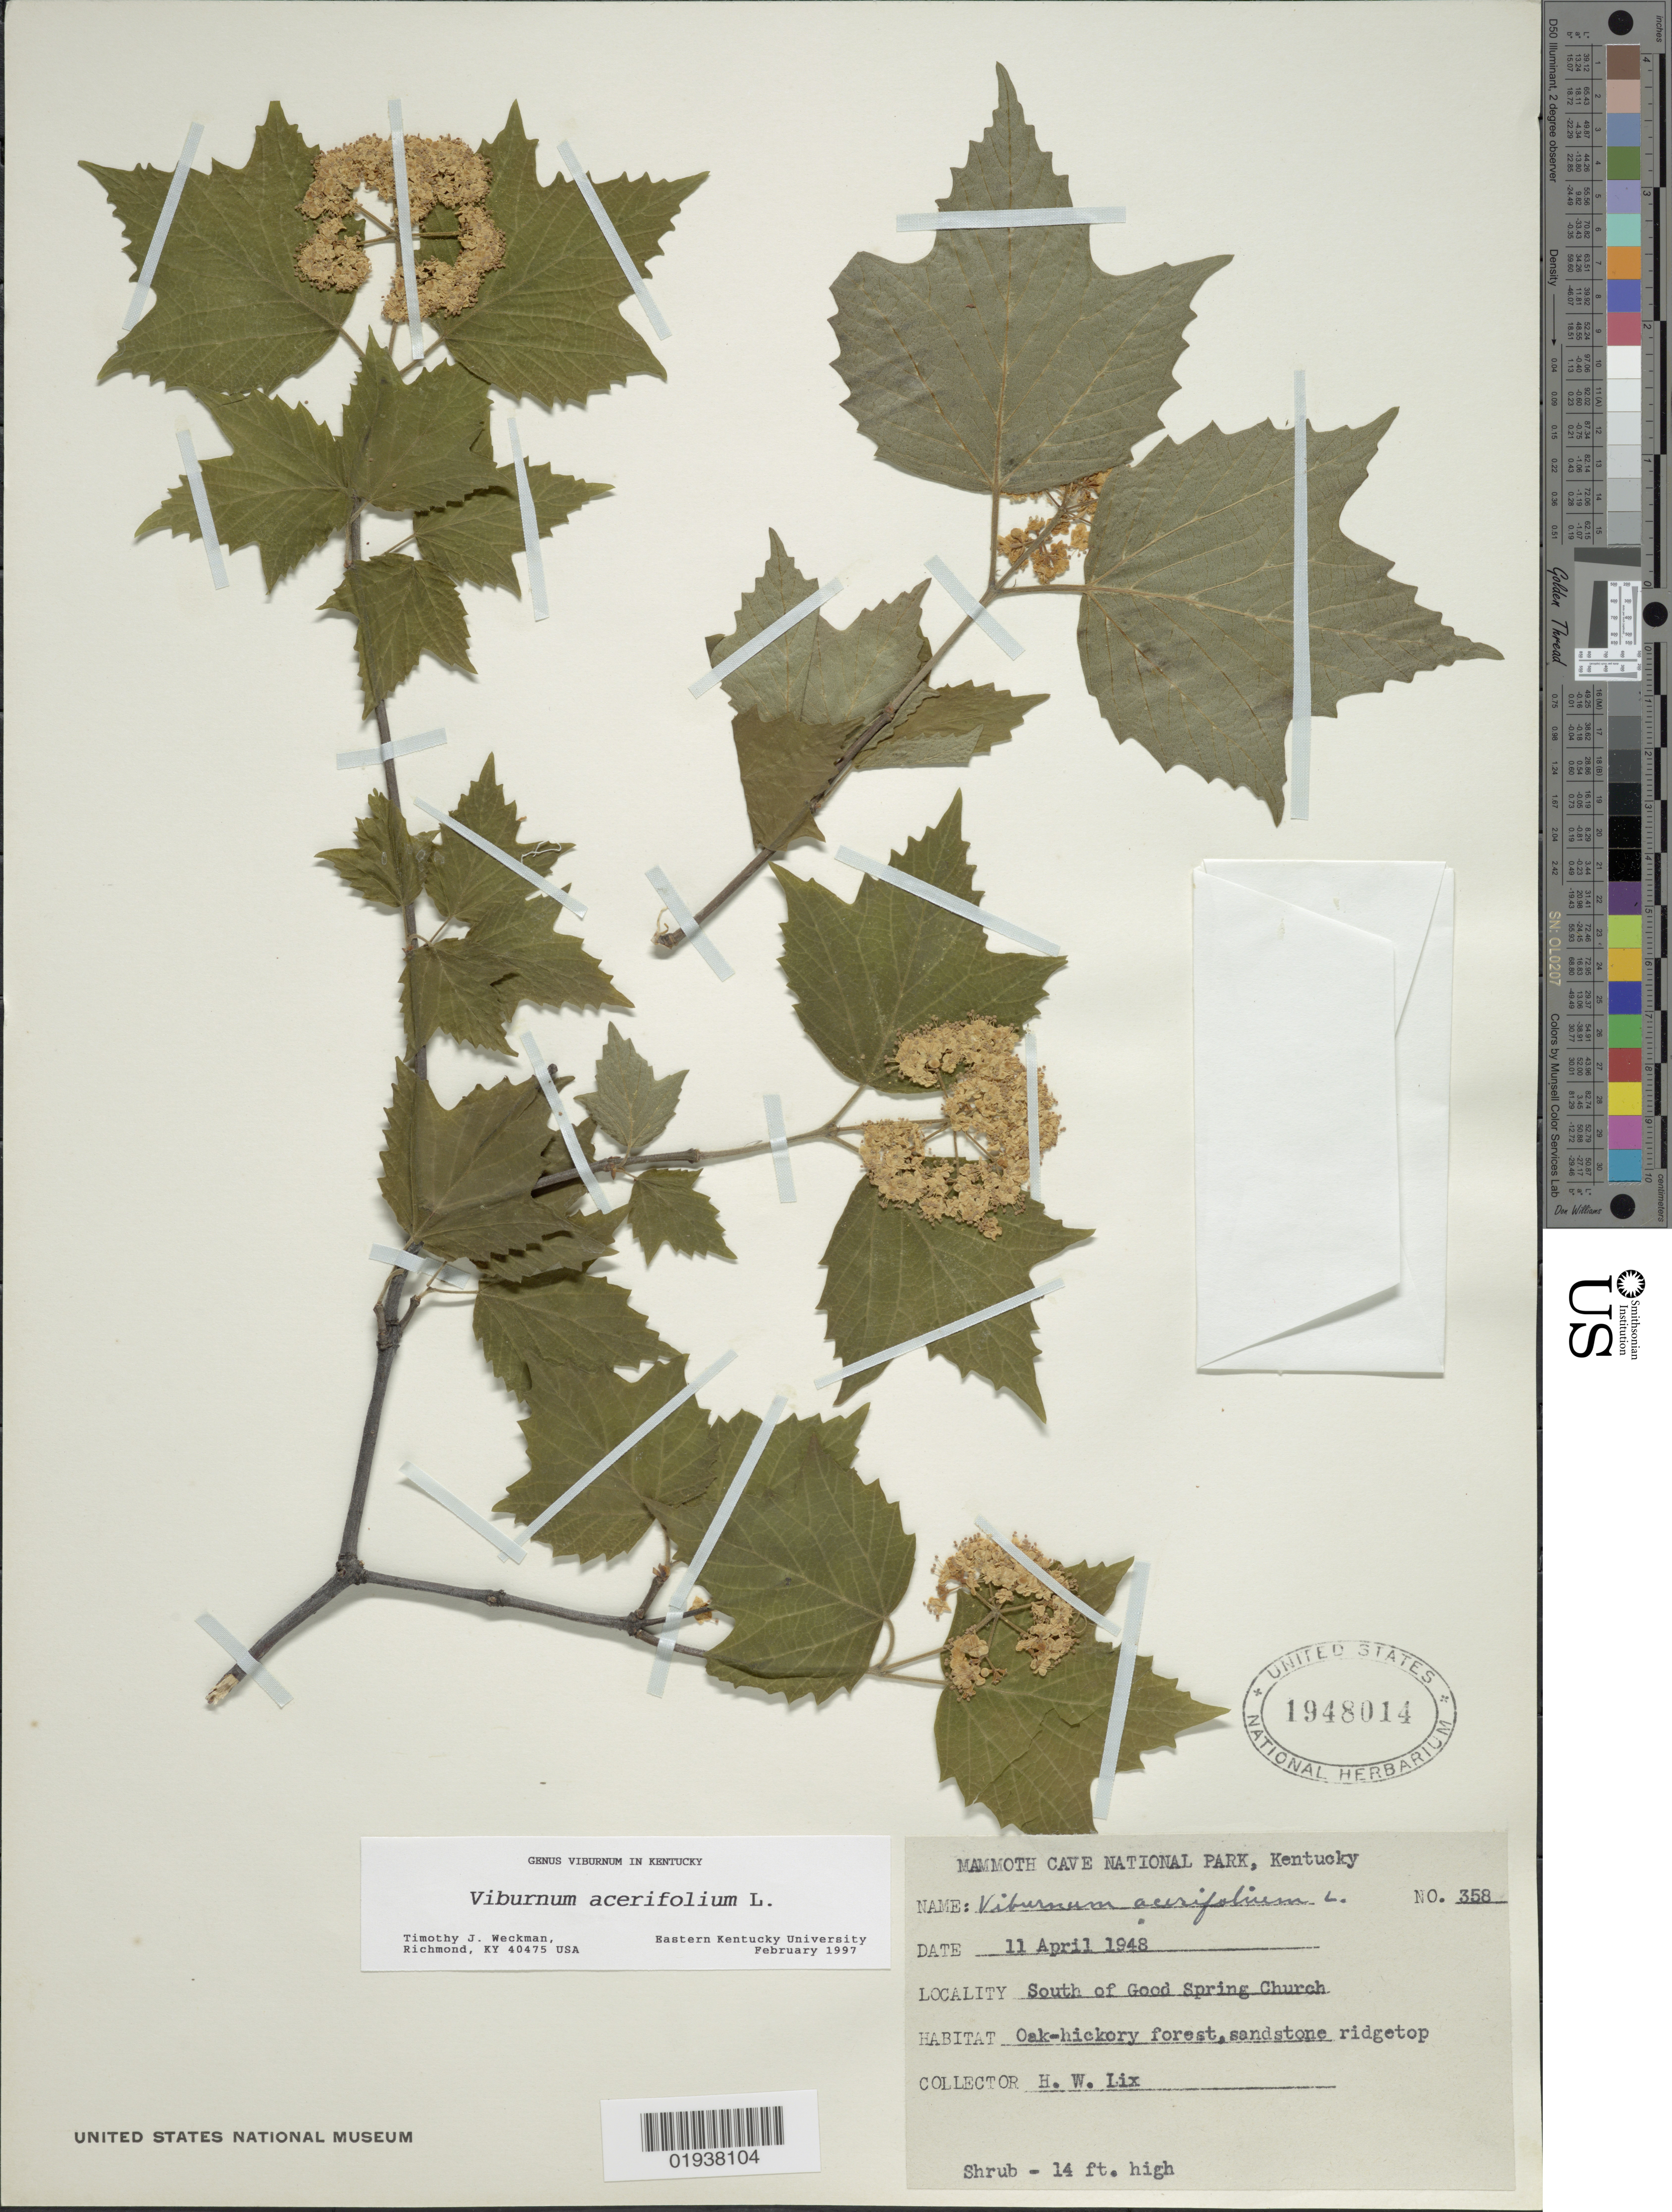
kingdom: Plantae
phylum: Tracheophyta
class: Magnoliopsida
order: Dipsacales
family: Viburnaceae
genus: Viburnum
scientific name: Viburnum acerifolium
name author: L.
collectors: H. W. Lix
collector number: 358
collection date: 1948-04-11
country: United States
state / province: Kentucky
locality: Mammoth Cave National Park. South of Good Spring Church.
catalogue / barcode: US 1948014